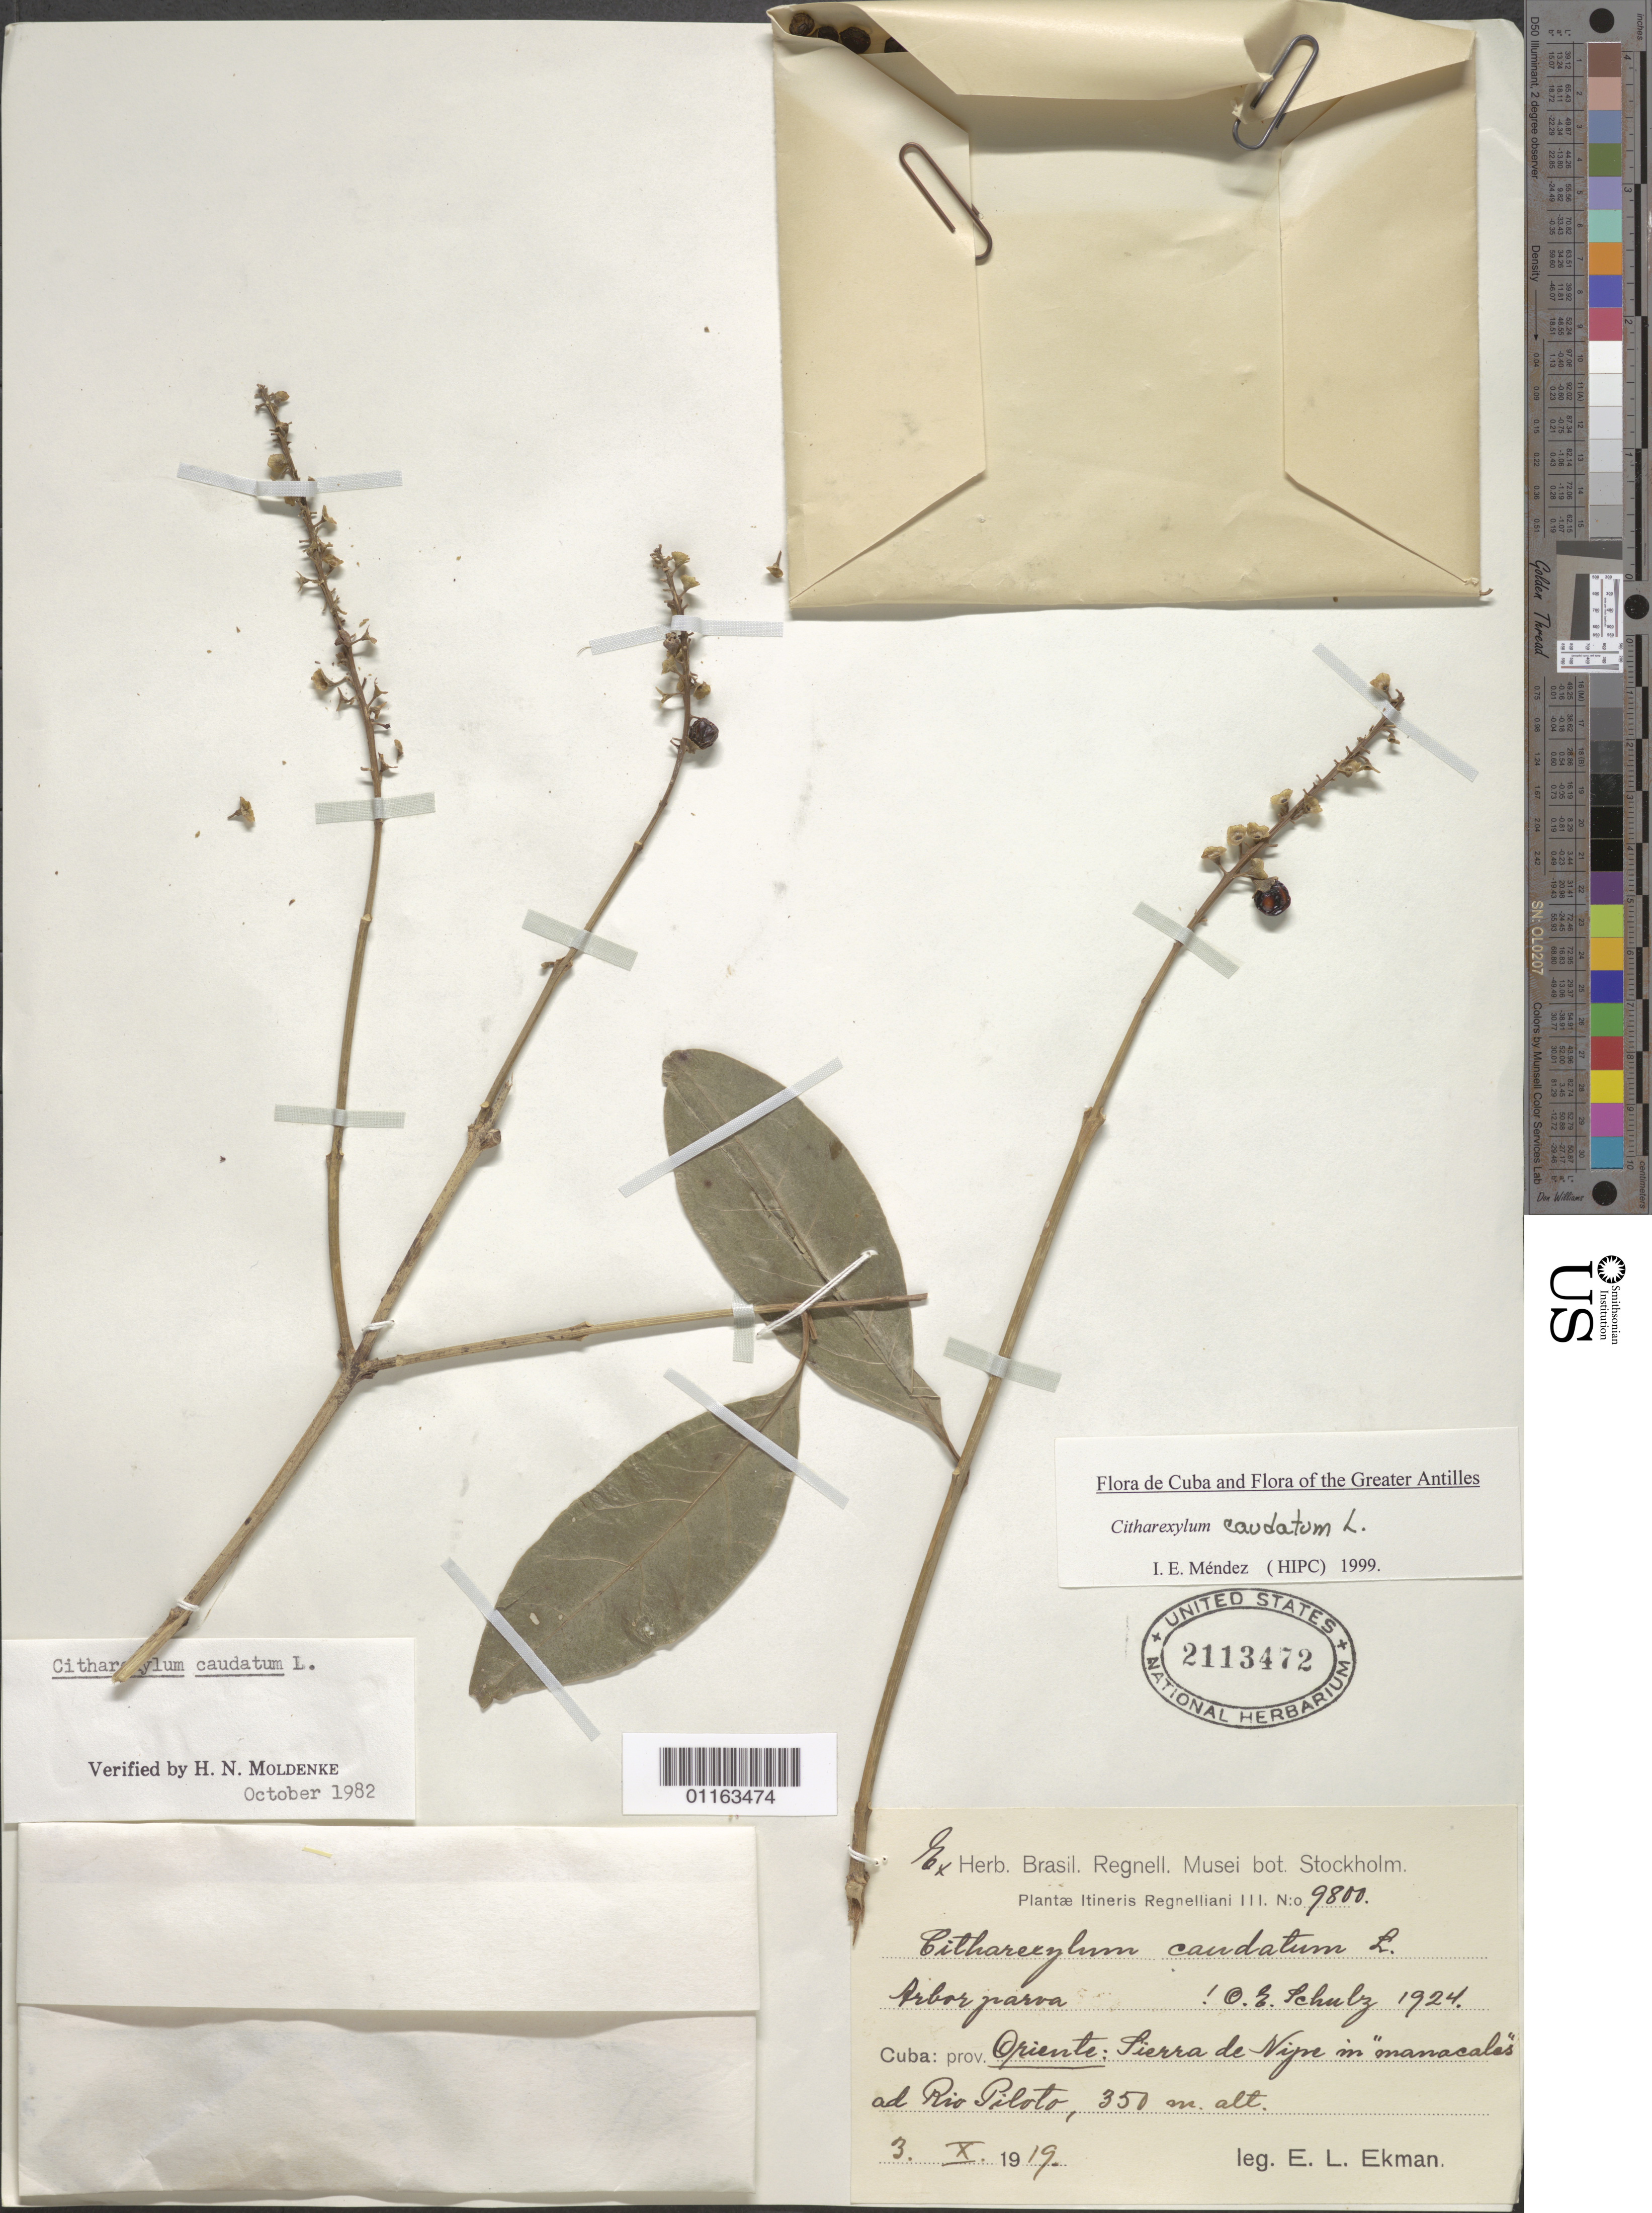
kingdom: Plantae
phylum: Tracheophyta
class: Magnoliopsida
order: Lamiales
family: Verbenaceae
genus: Citharexylum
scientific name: Citharexylum caudatum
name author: L.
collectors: E. L. Ekman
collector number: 9800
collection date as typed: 03 --- 1919 or Mar 1919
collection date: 1919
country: Cuba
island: Cuba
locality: Oriente Sierra de Virpe in manacalas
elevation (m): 107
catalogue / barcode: US 2113472